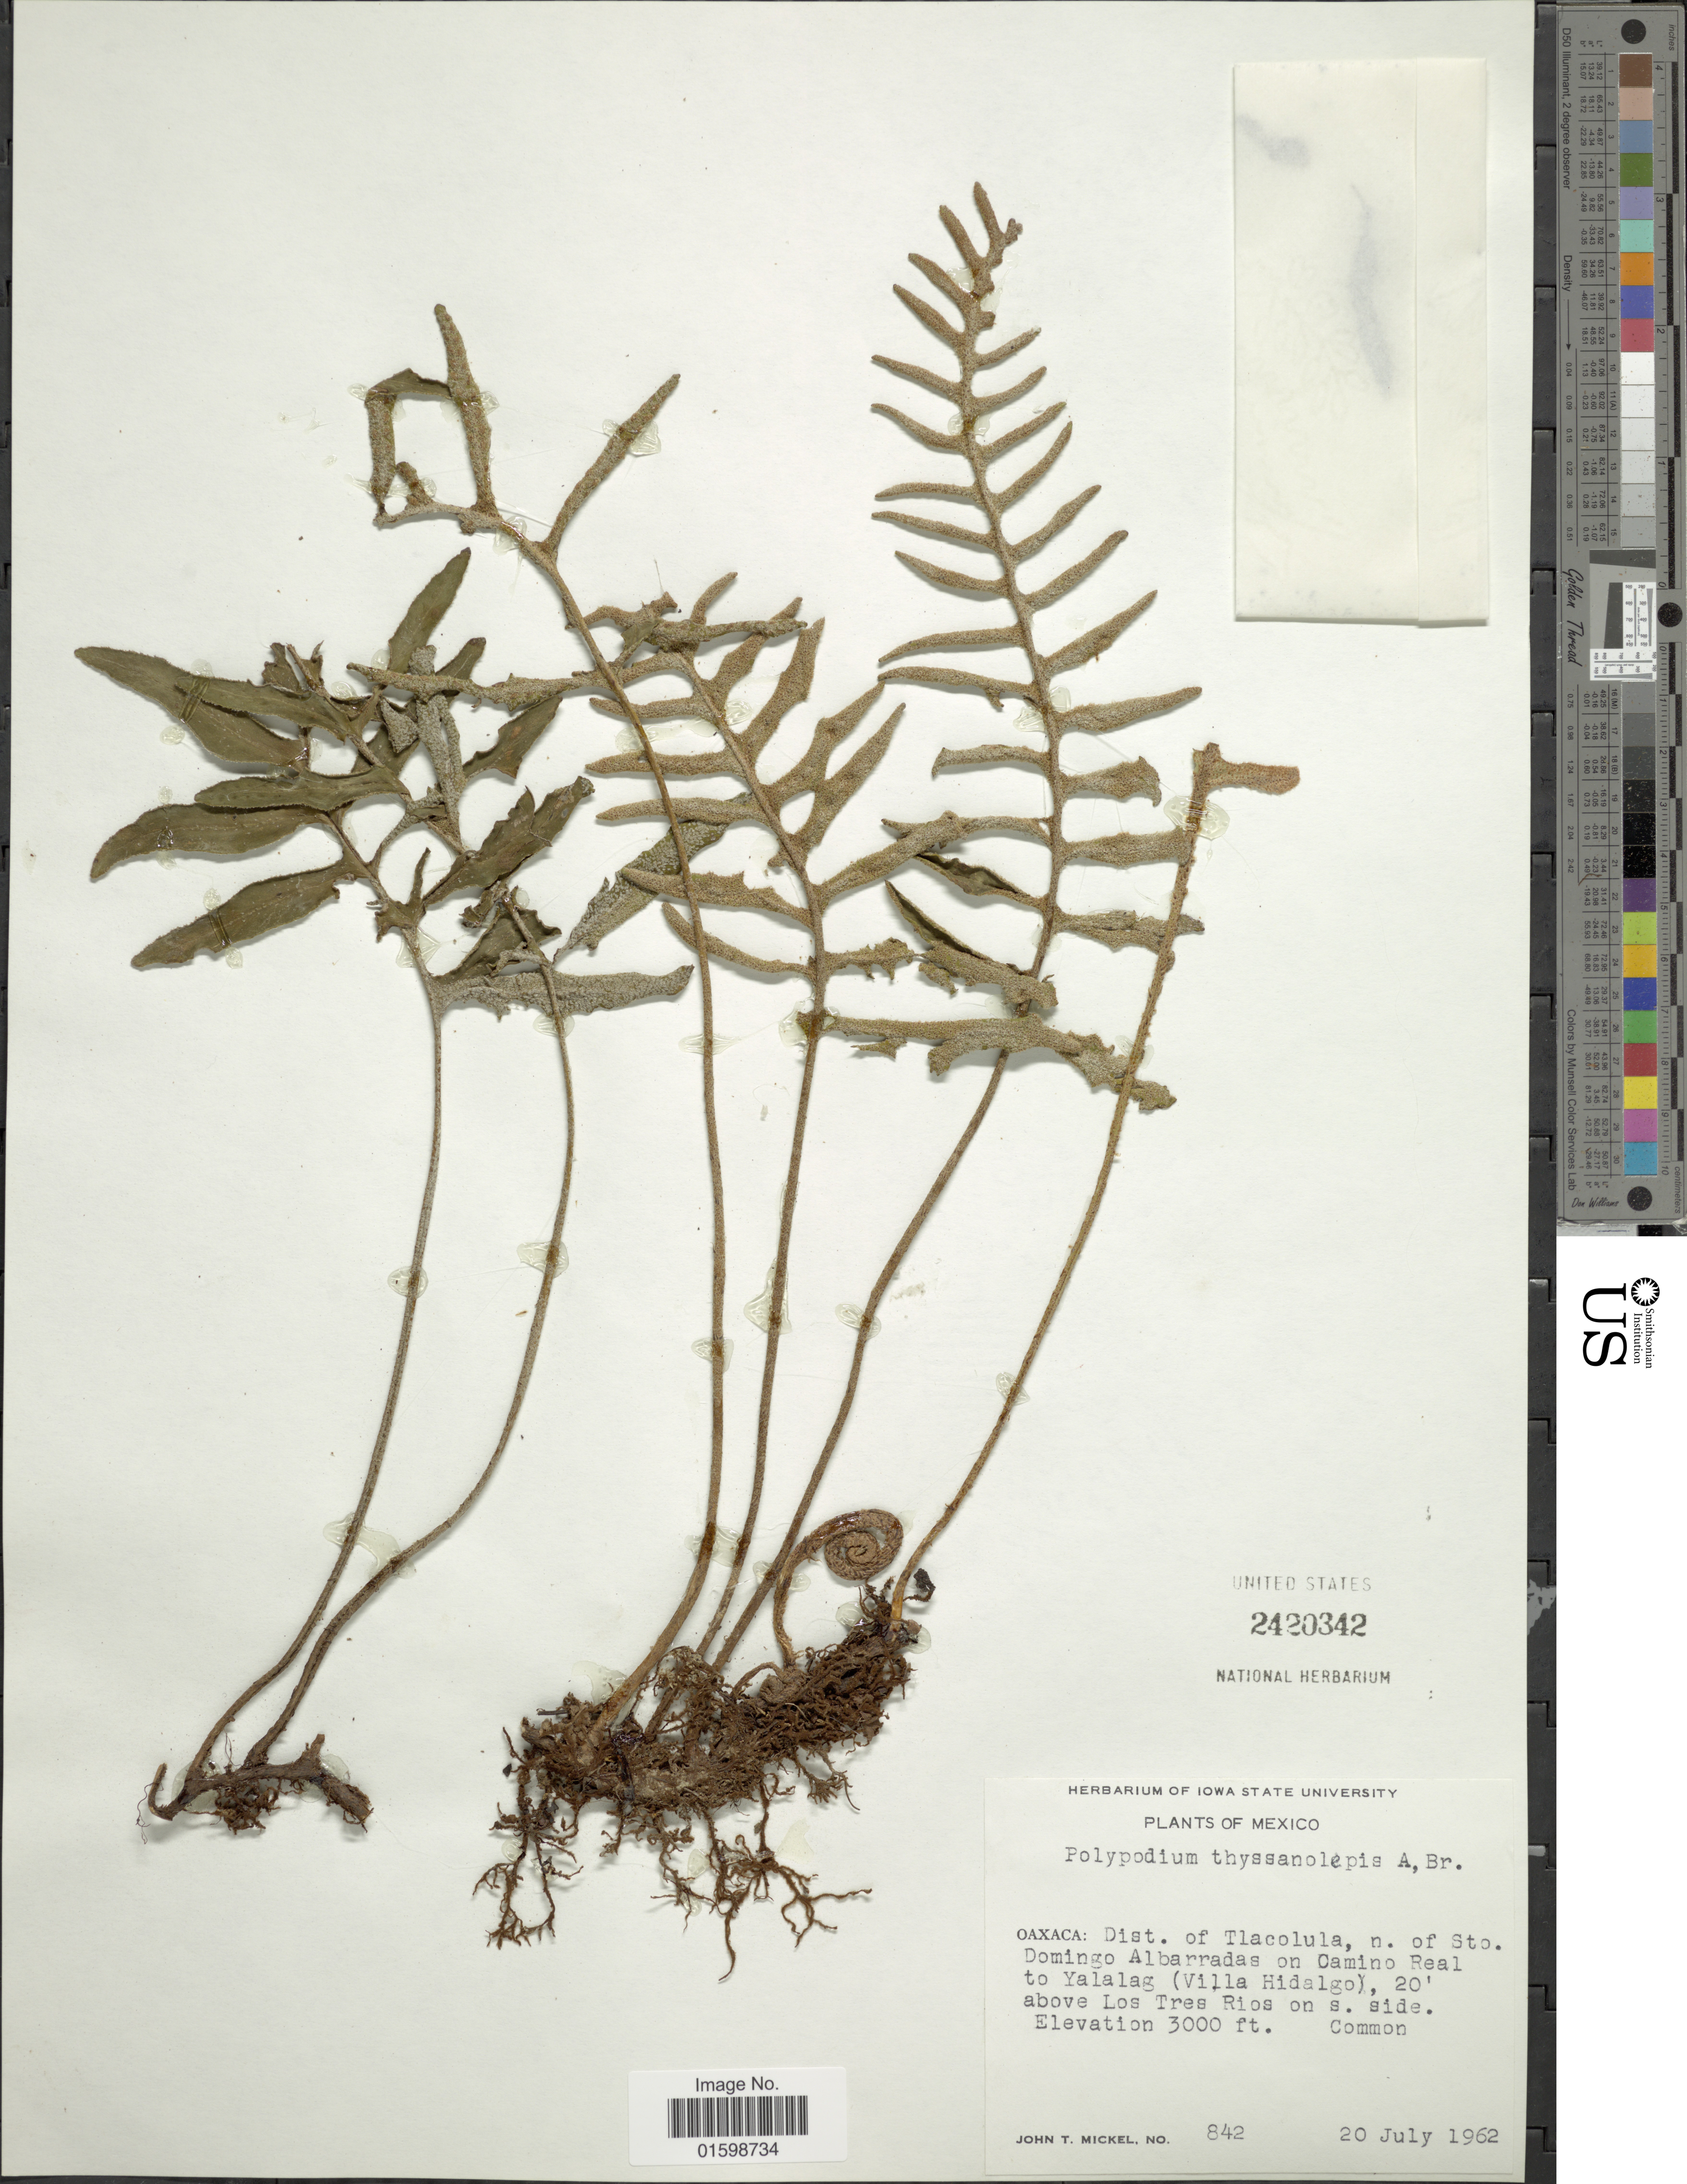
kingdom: Plantae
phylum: Tracheophyta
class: Polypodiopsida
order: Polypodiales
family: Polypodiaceae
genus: Pleopeltis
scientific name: Pleopeltis thyssanolepis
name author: (A. Braun ex Klotzsch) E.G. Andrews & Windham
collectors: J. T. Mickel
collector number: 842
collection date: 1962-07-20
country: Mexico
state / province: Oaxaca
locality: Dist. of Tlacolula, n. of Sto. Domingo Albarradas on Camino Real to Yalalag (villa Hidalgo), 20' above Los Tres Rios on s. side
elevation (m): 914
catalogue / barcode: US 2420342